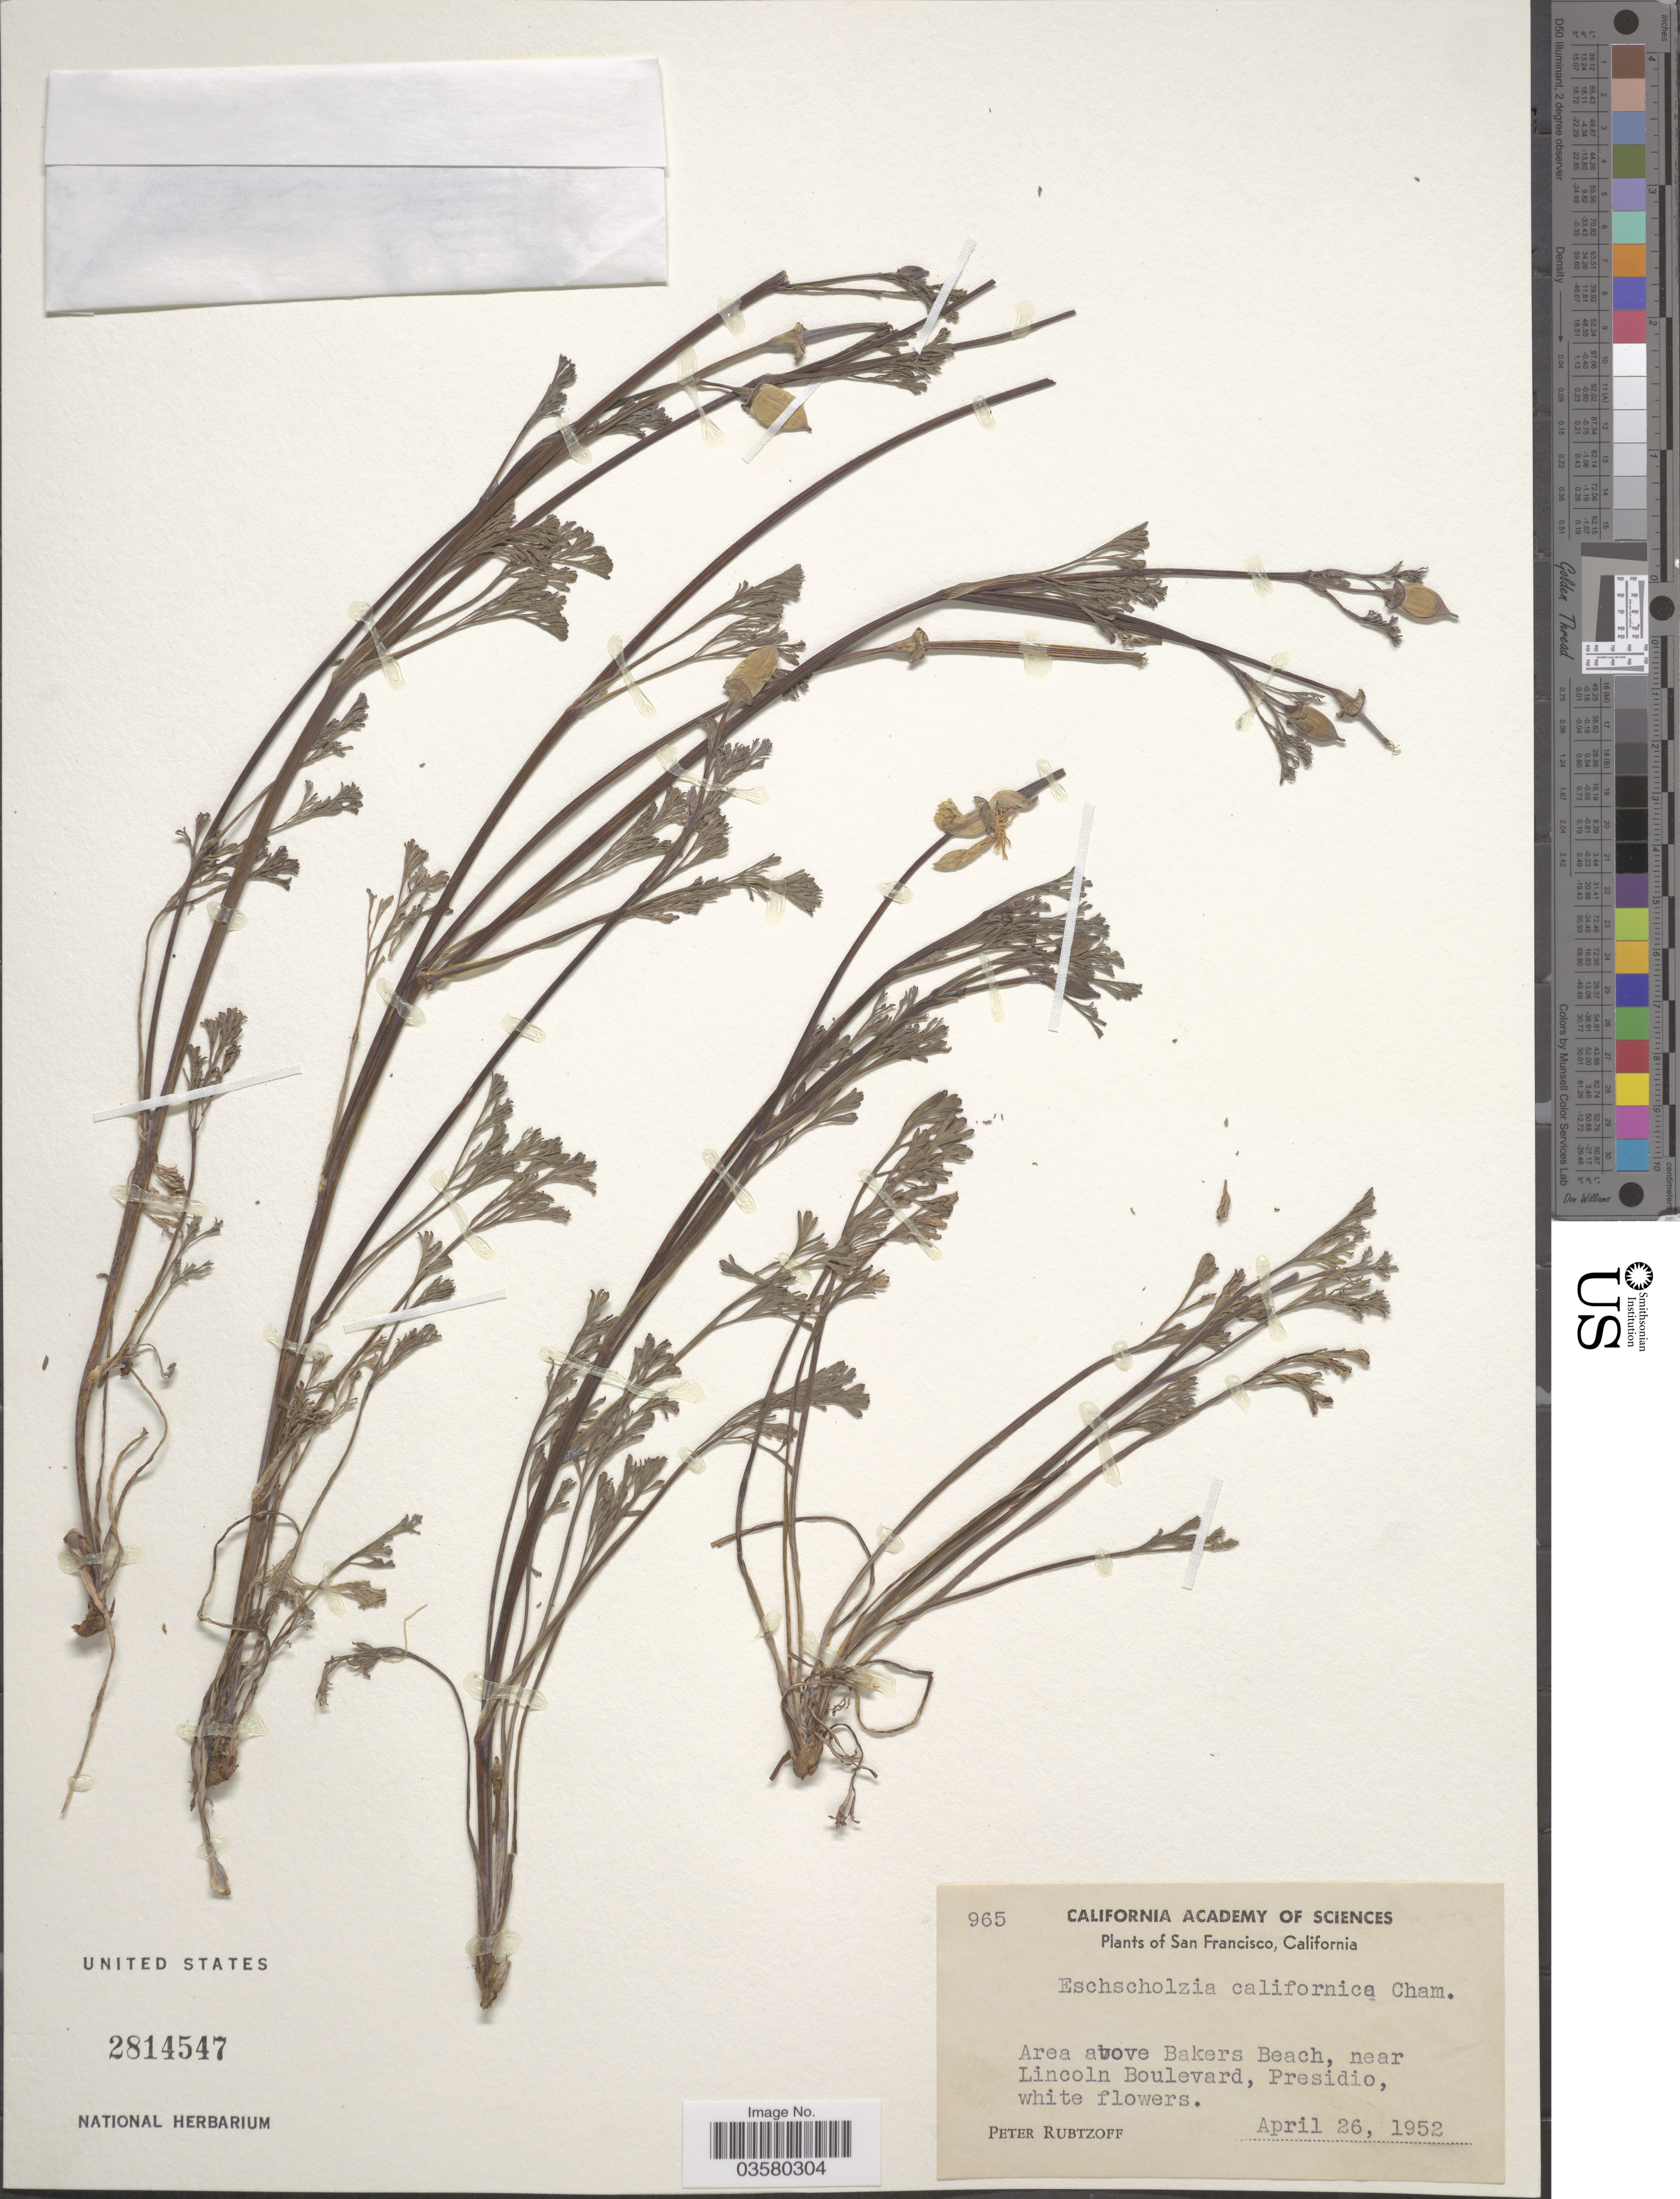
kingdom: Plantae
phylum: Tracheophyta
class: Magnoliopsida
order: Ranunculales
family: Papaveraceae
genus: Eschscholzia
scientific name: Eschscholzia californica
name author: Cham.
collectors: P. Rubtzoff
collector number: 965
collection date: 1952-04-26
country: United States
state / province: California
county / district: San Francisco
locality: San Francisco. Area above Bakers Beach, near Lincoln Boulevard, Presidio.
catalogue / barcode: US 2814547